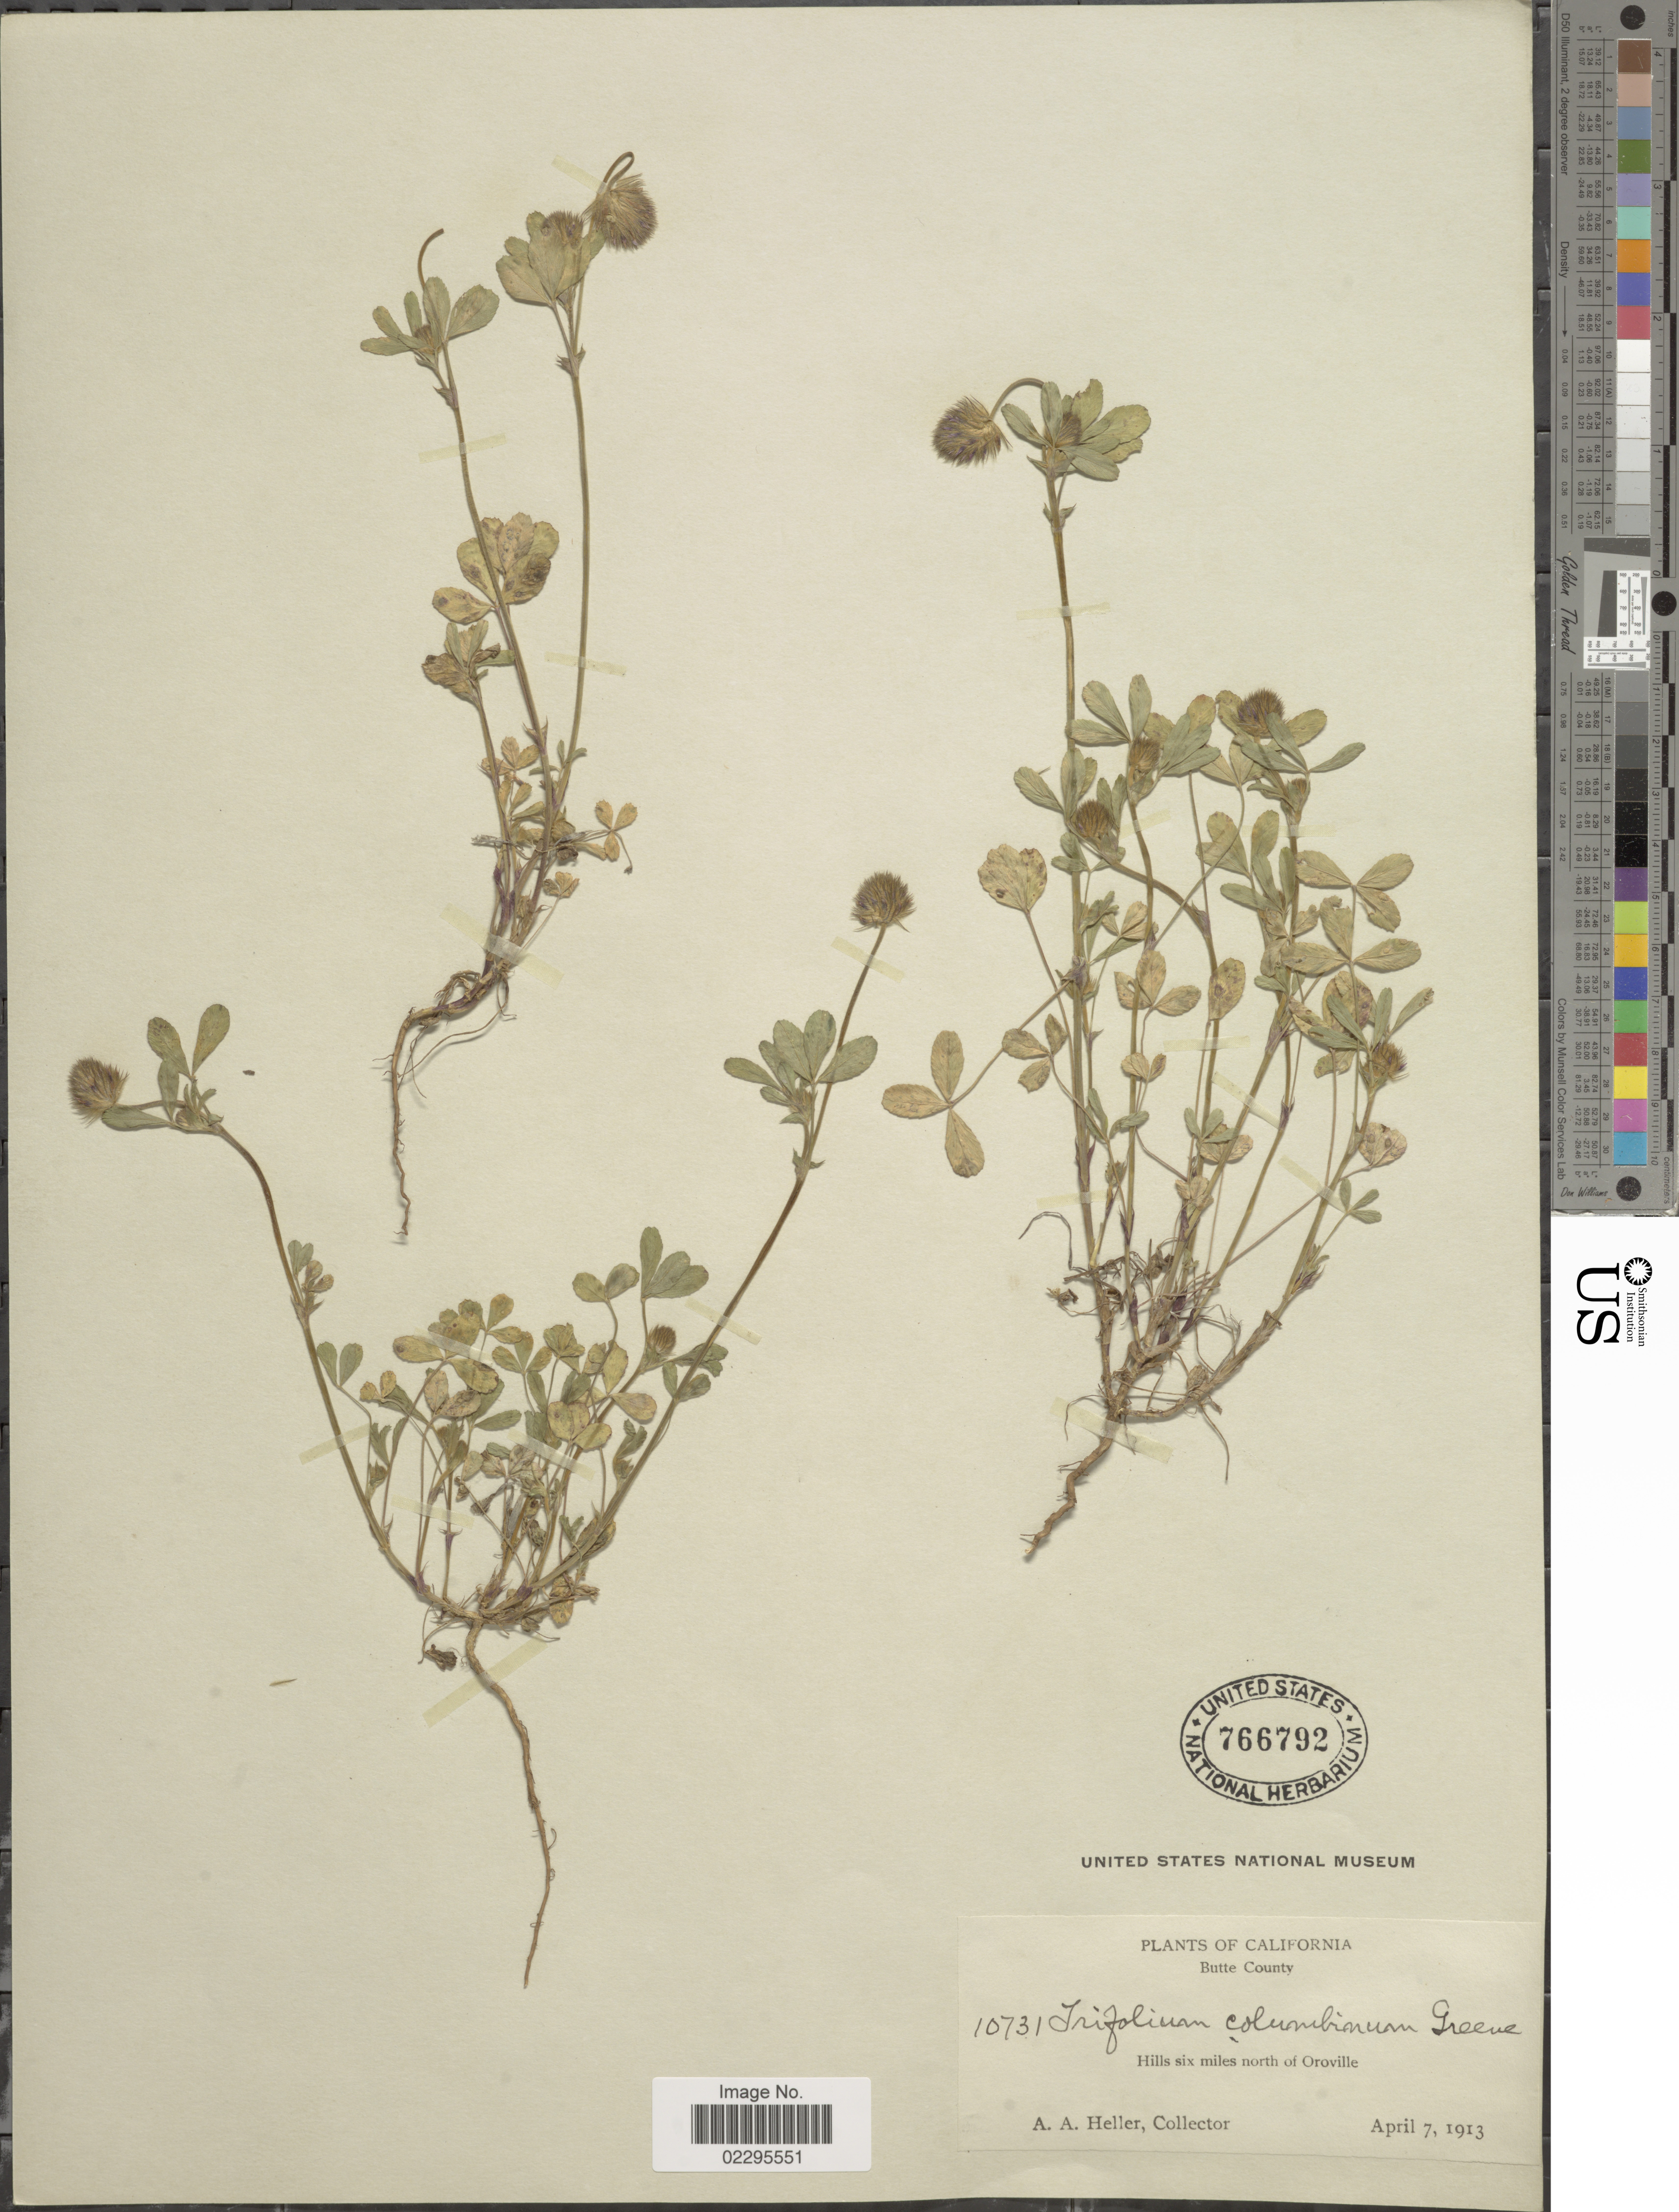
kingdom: Plantae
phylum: Tracheophyta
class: Magnoliopsida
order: Fabales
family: Fabaceae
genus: Trifolium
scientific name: Trifolium albopurpureum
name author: Torr. & A. Gray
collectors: A. A. Heller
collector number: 10731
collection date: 1913-04-07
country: United States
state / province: California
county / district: Butte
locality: Butte County. Hills six miles north of Oroville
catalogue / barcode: US 766792